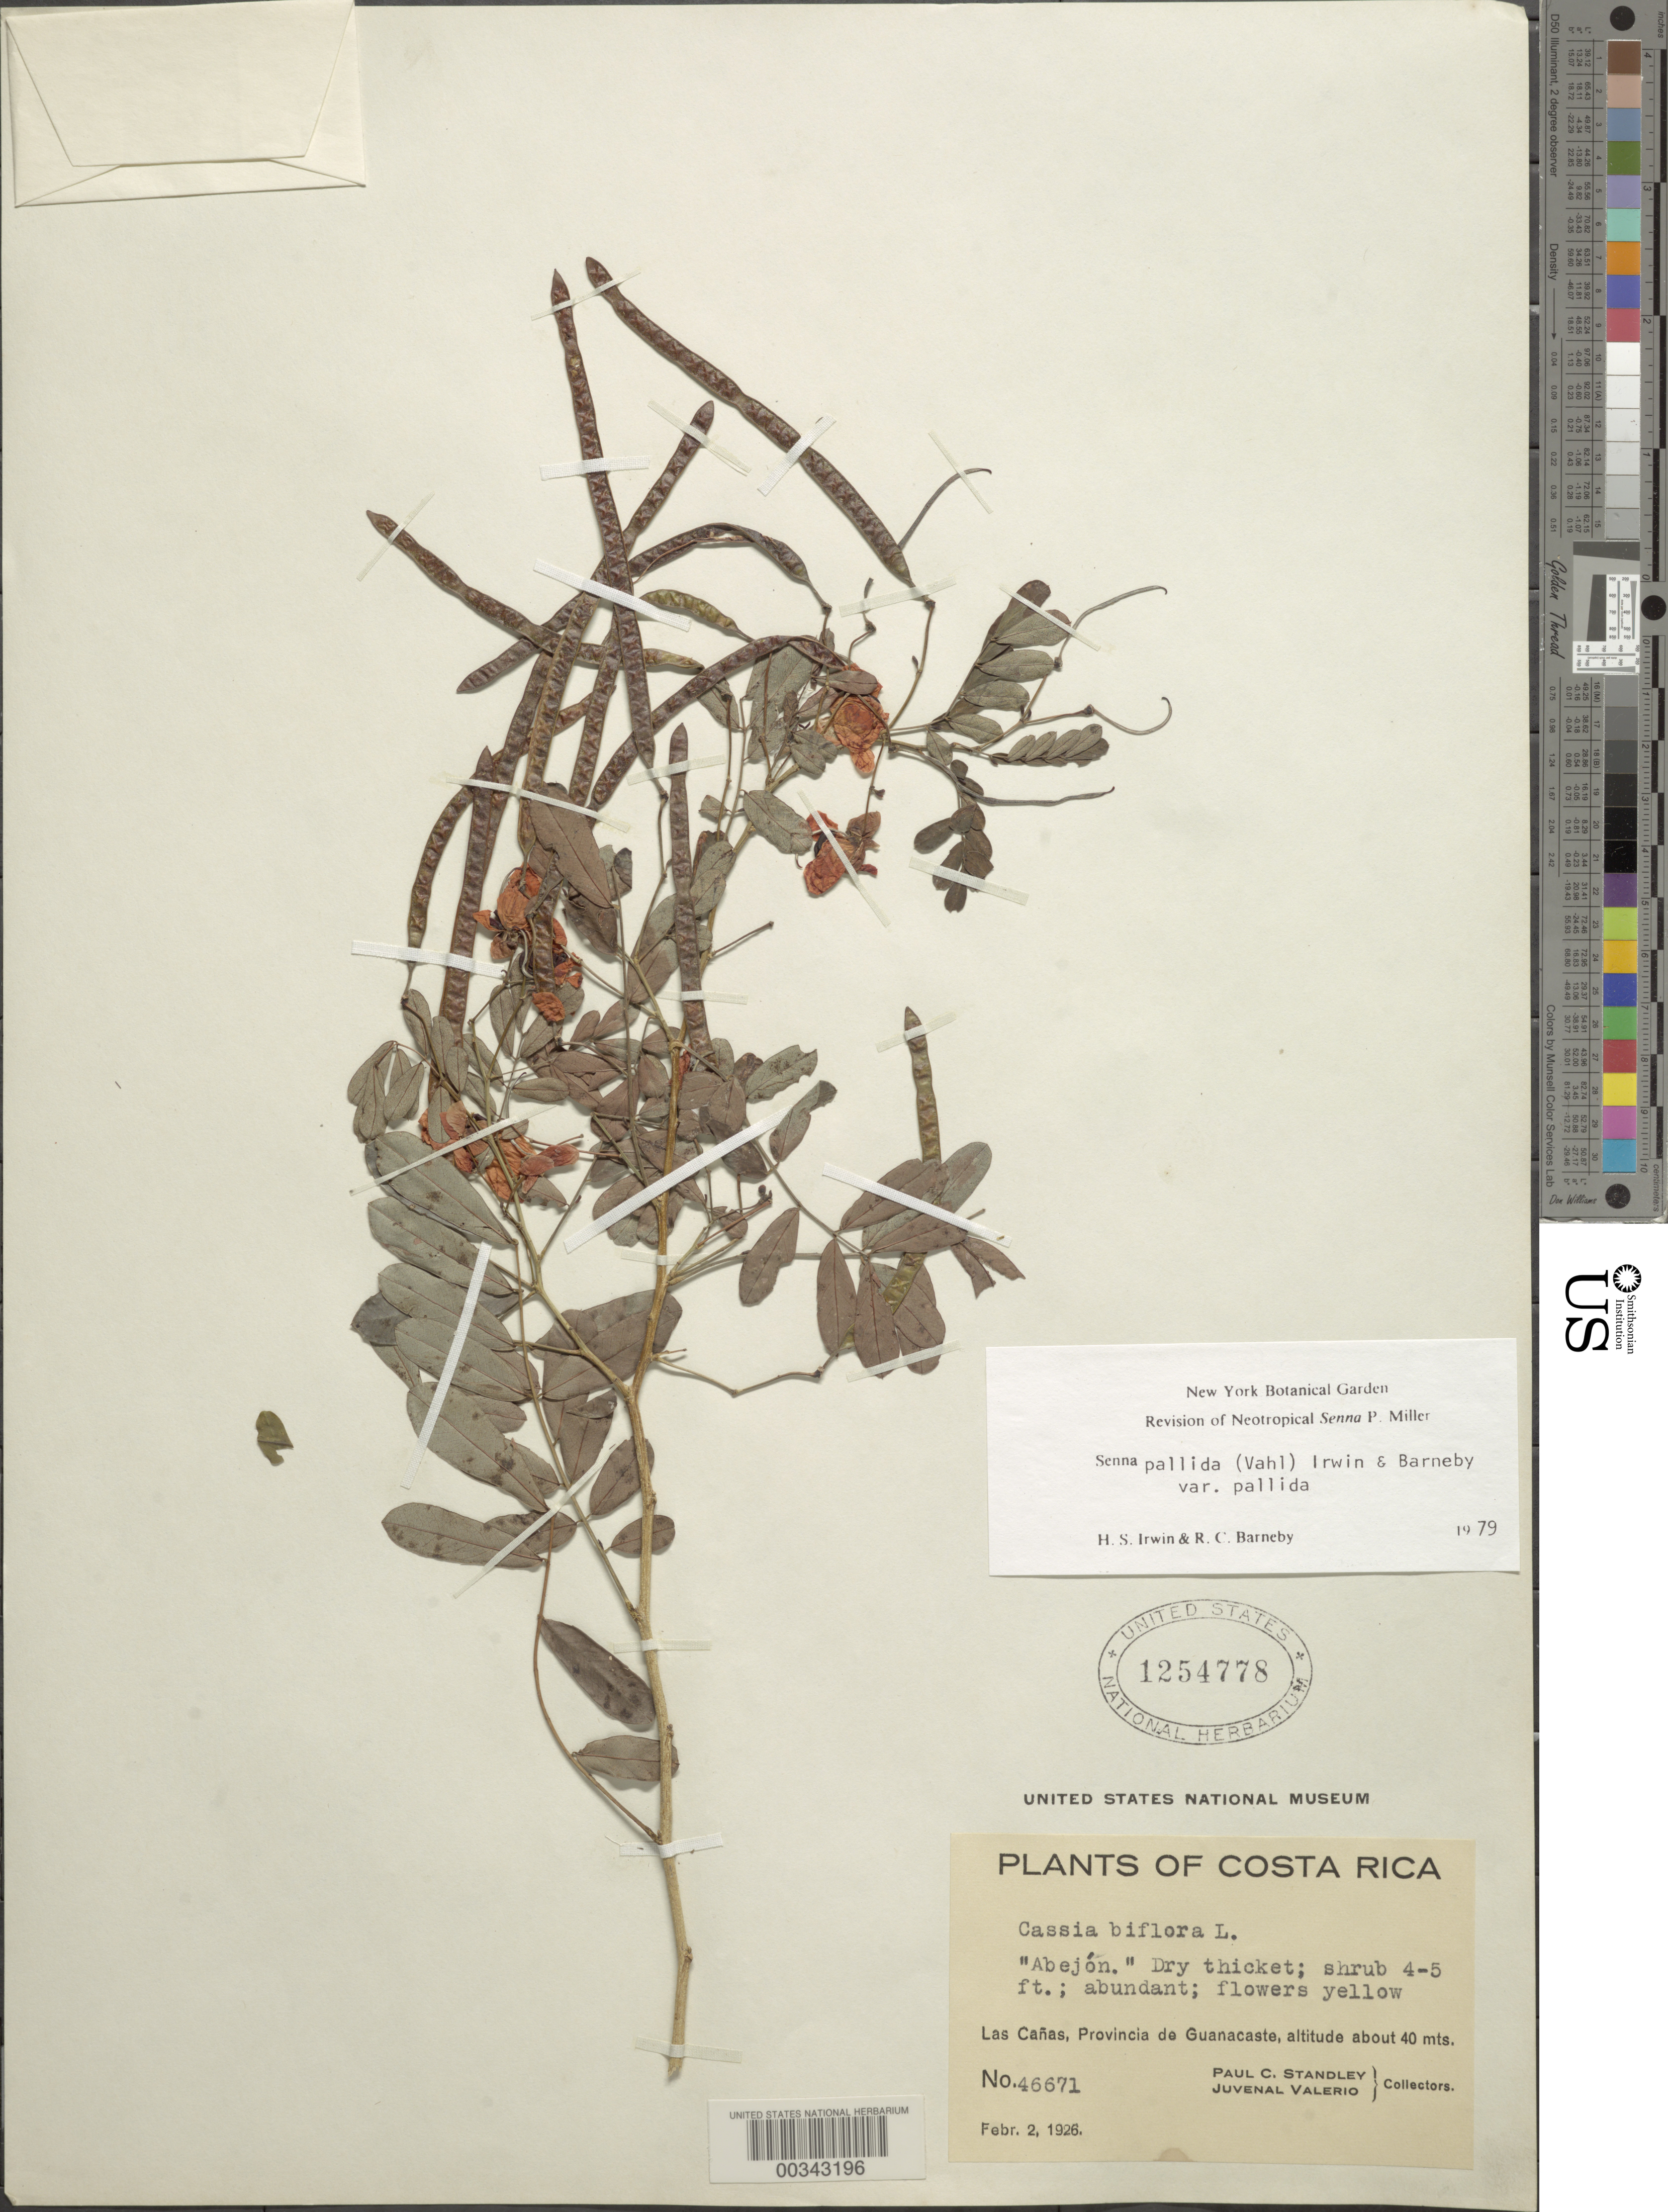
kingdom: Plantae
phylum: Tracheophyta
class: Magnoliopsida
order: Fabales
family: Fabaceae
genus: Senna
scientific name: Senna pallida var. pallida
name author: (Vahl) H.S. Irwin & Barneby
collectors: P. C. Standley & J. Valerio R.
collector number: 46671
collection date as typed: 02 Feb 1926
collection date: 1926-02-02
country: Costa Rica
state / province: Guanacaste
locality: Las Canas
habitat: Dry thicket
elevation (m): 40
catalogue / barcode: US 1254778